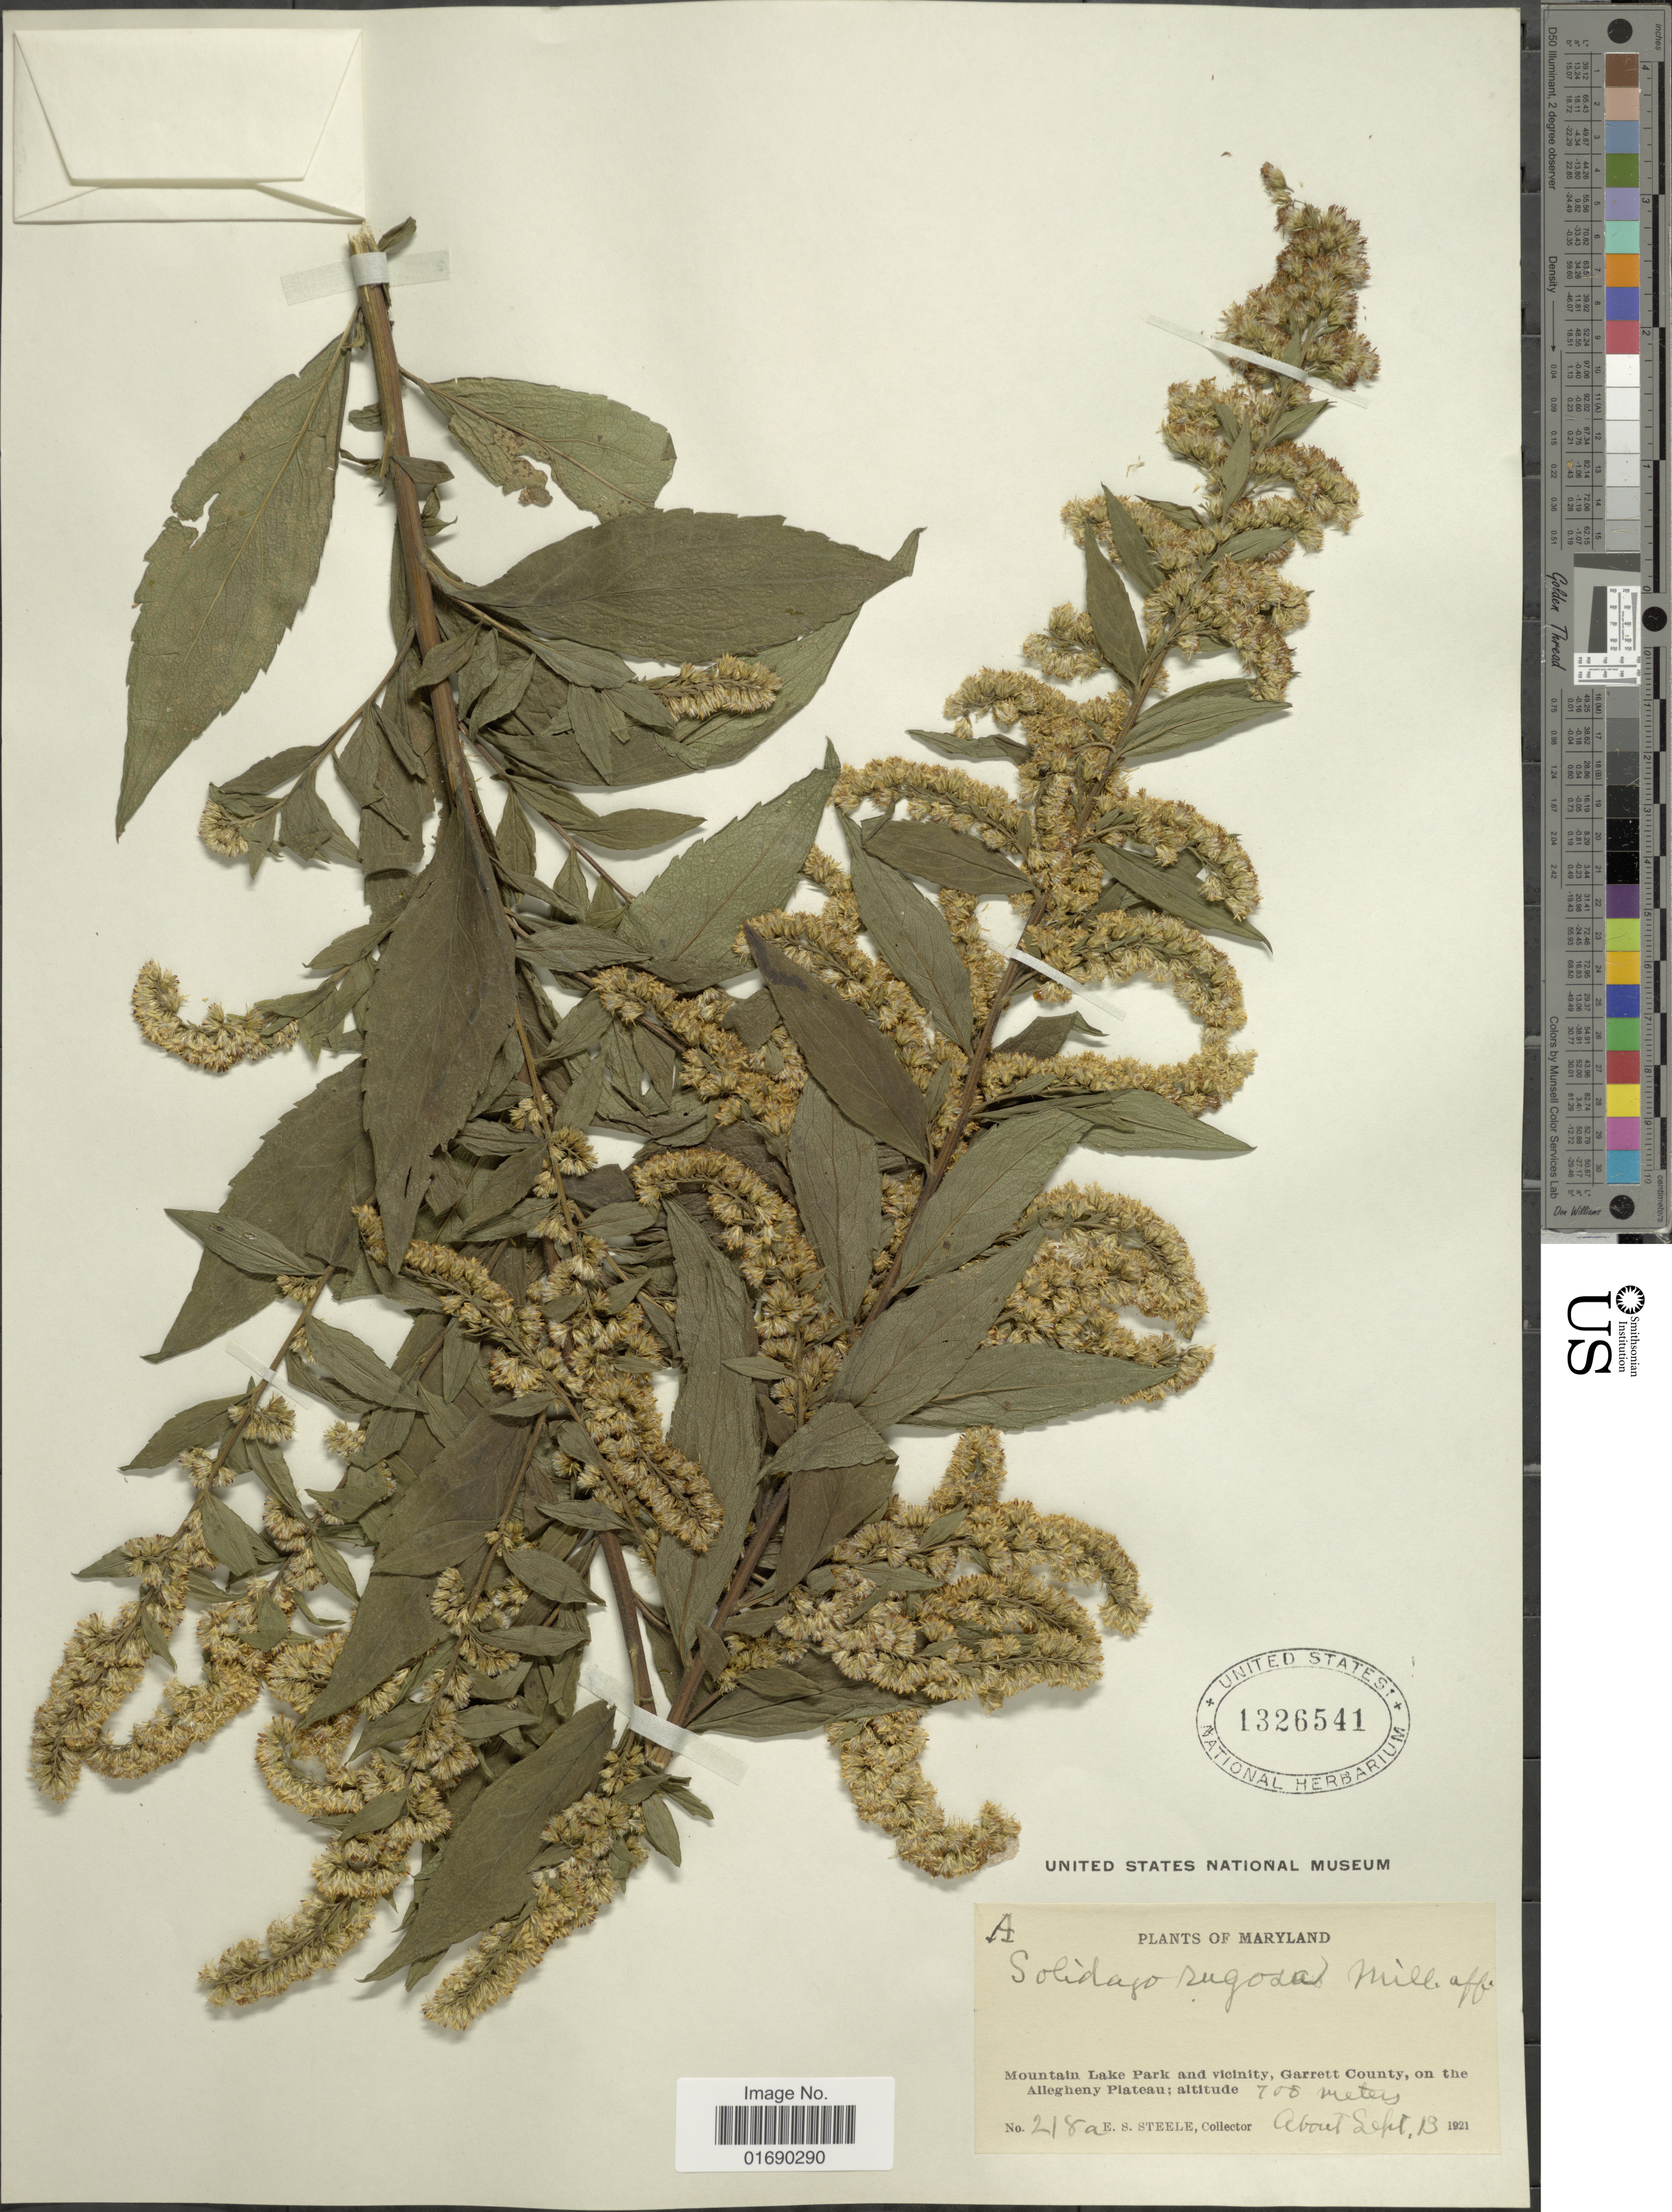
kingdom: Plantae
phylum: Tracheophyta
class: Magnoliopsida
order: Asterales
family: Asteraceae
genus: Solidago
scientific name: Solidago rugosa var. villosa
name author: Mill.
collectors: E. Steele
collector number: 218a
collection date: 1921-09-13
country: United States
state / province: Maryland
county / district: Garrett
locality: Mountain lake Park and vicinity, Garrett County, on the Allegheny Plateau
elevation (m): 700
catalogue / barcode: US 1326541